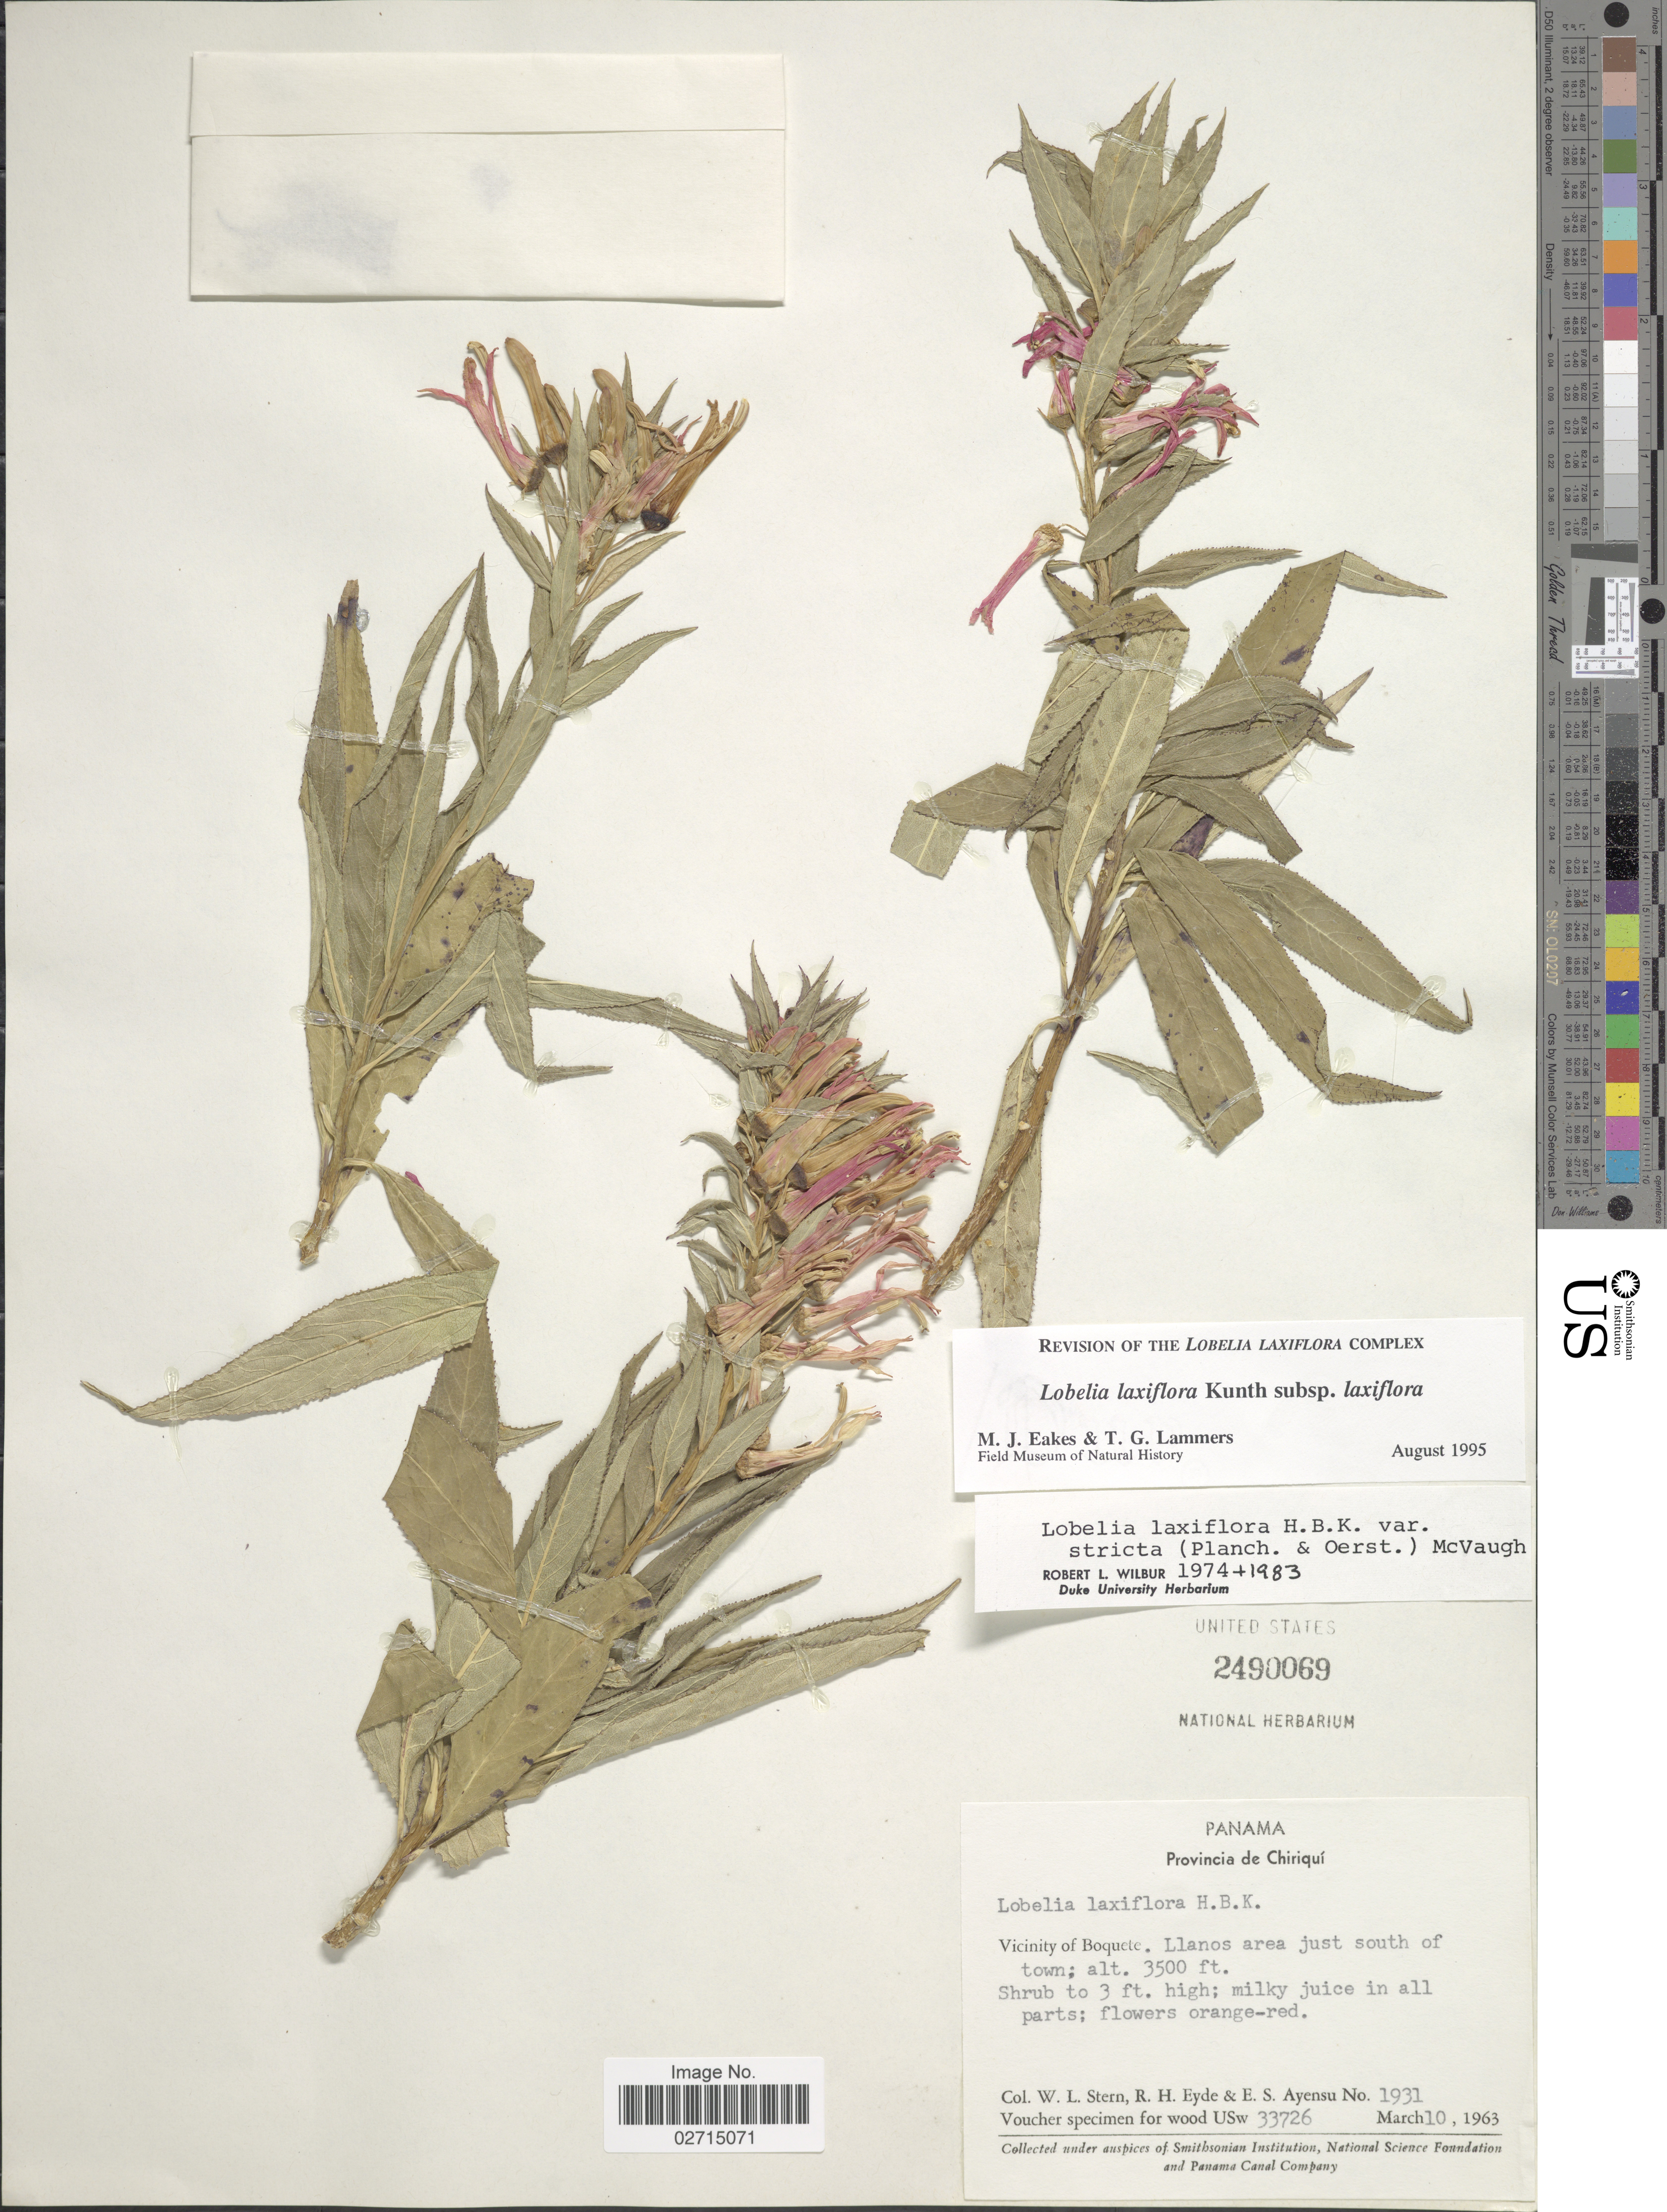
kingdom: Plantae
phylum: Tracheophyta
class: Magnoliopsida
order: Asterales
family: Campanulaceae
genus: Lobelia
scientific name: Lobelia laxiflora subsp. laxiflora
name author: Kunth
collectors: W. L. Stern, R. H. Eyde & E. S. Ayensu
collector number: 1931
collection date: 1963-03-10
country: Panama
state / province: Chiriqui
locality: Vicinity of Boquete. Llanos area just south of town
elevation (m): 1067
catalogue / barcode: US 2490069